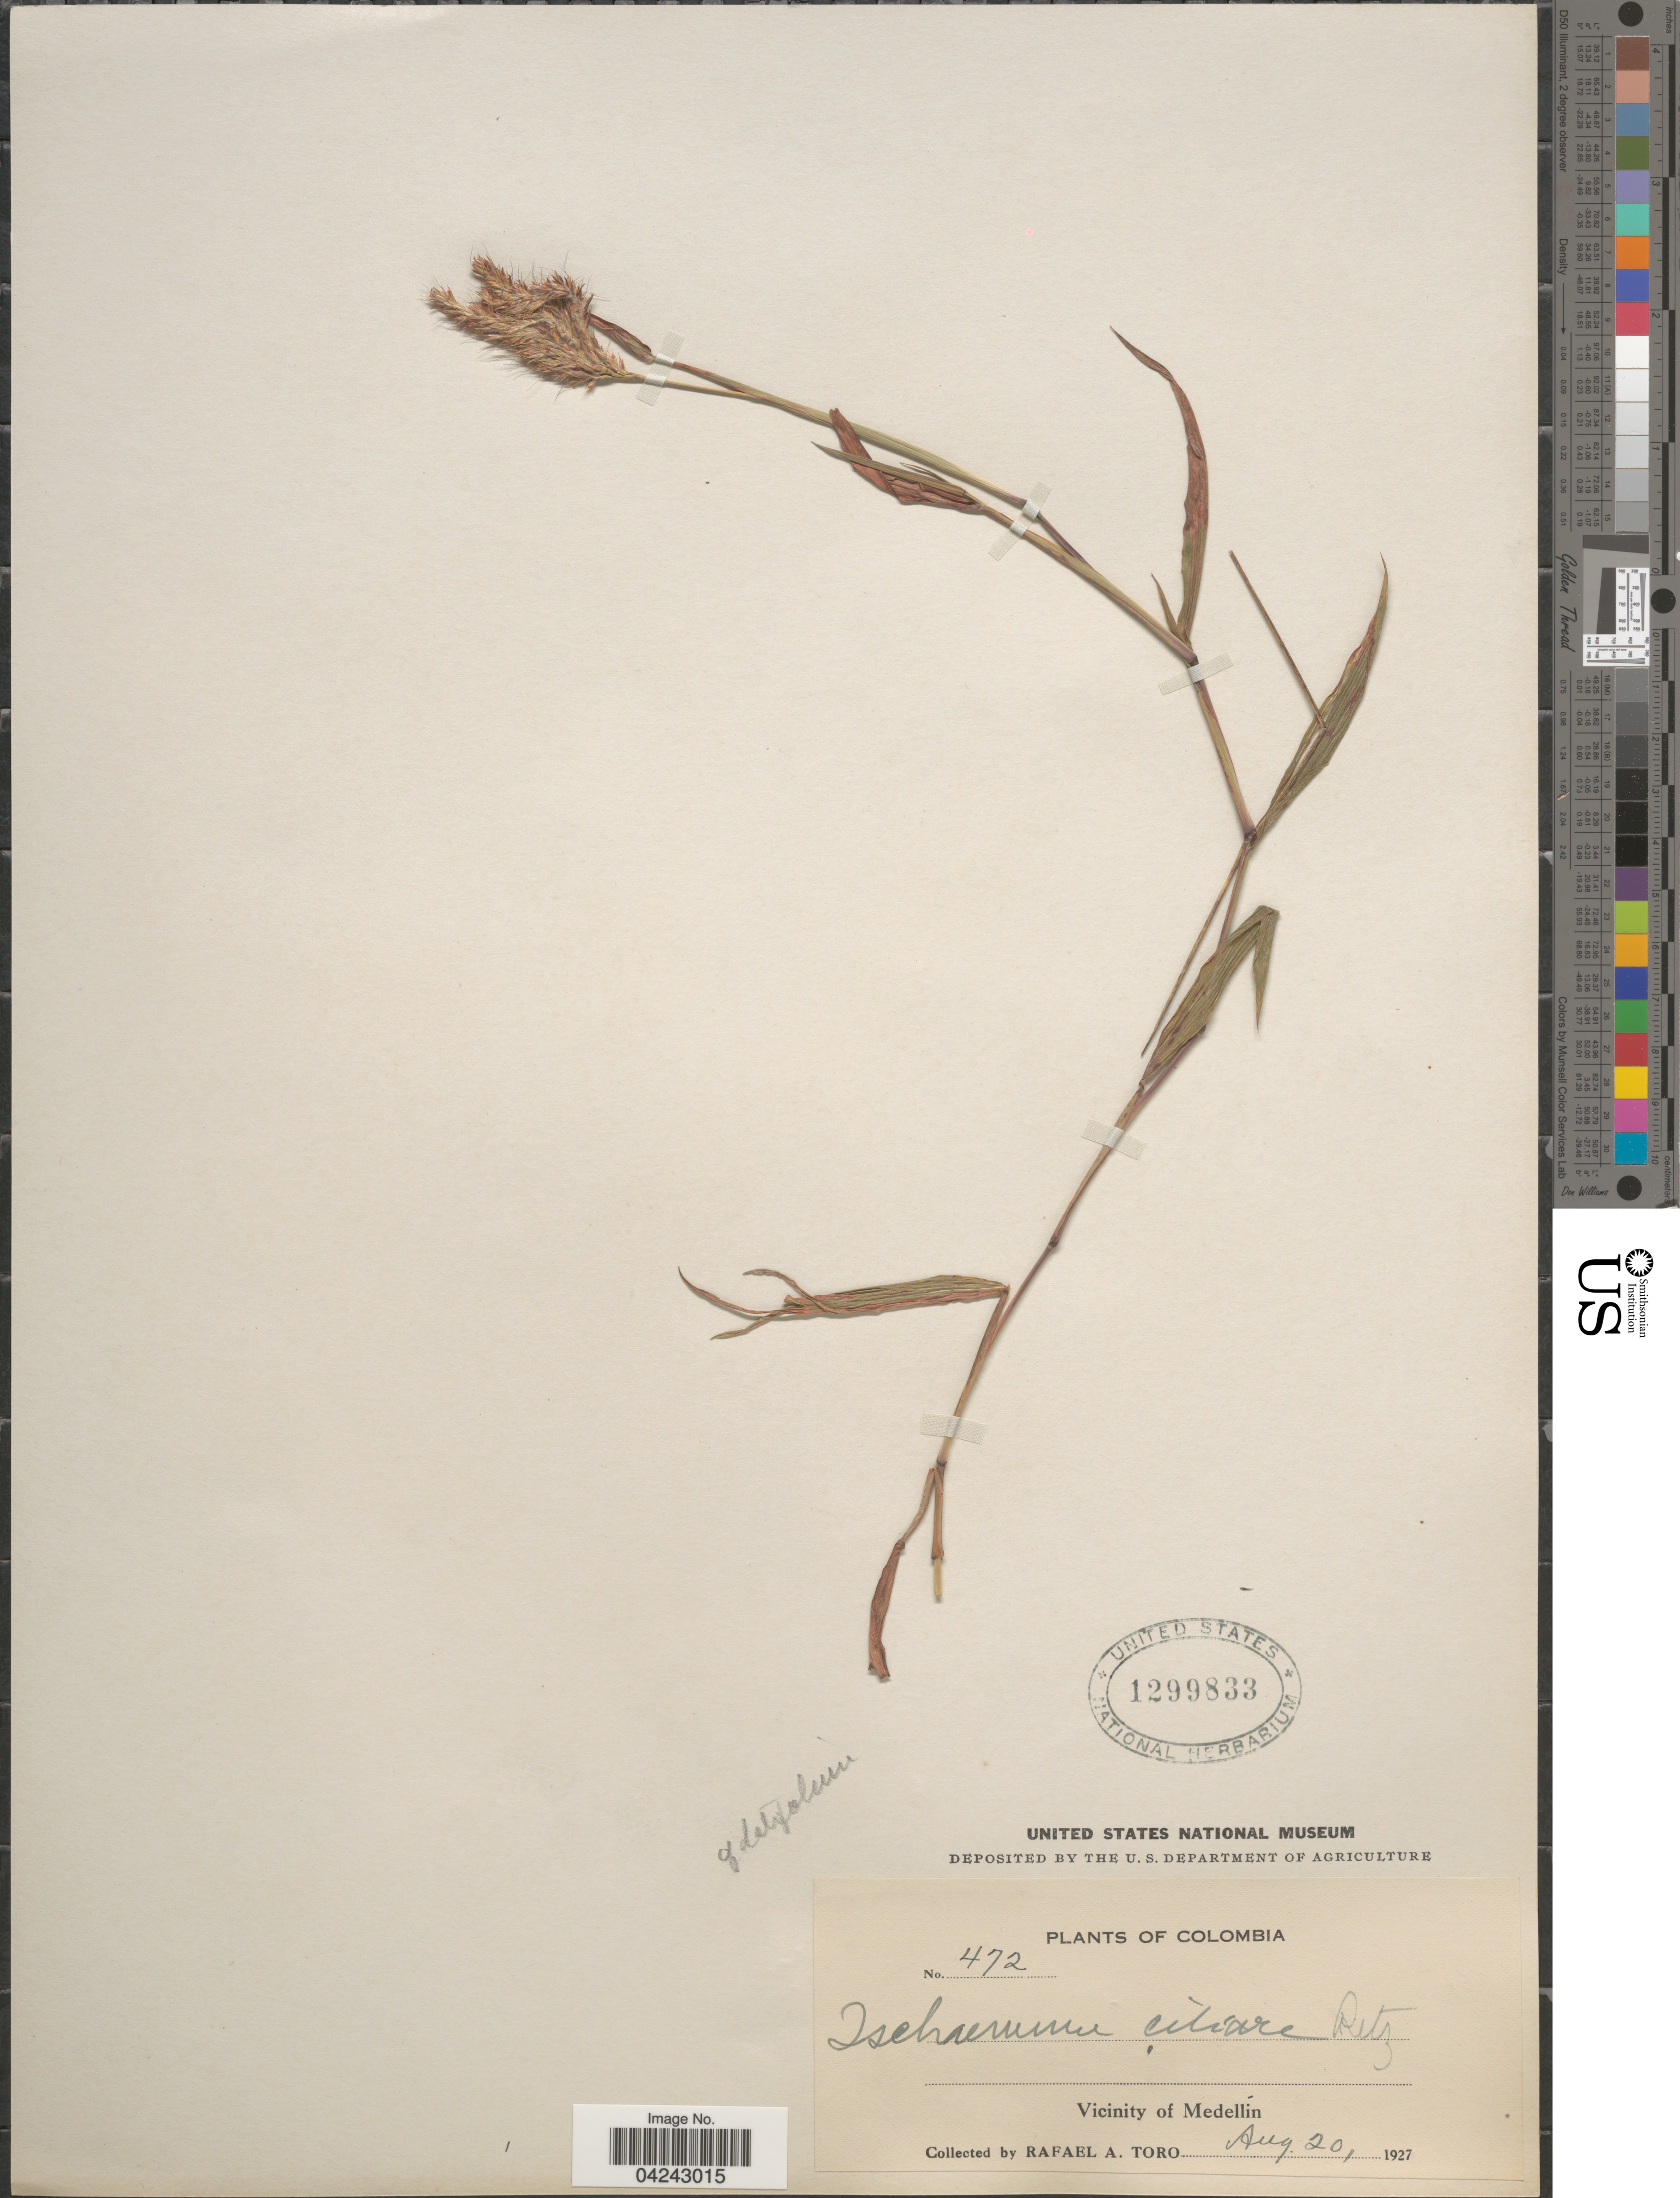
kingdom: Plantae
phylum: Tracheophyta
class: Liliopsida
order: Poales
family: Poaceae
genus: Ischaemum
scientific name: Ischaemum latifolium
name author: (Spreng.) Kunth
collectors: R. A. Toro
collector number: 472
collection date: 1927-08-20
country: Colombia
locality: Vicinity of Medellín.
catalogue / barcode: US 1299833